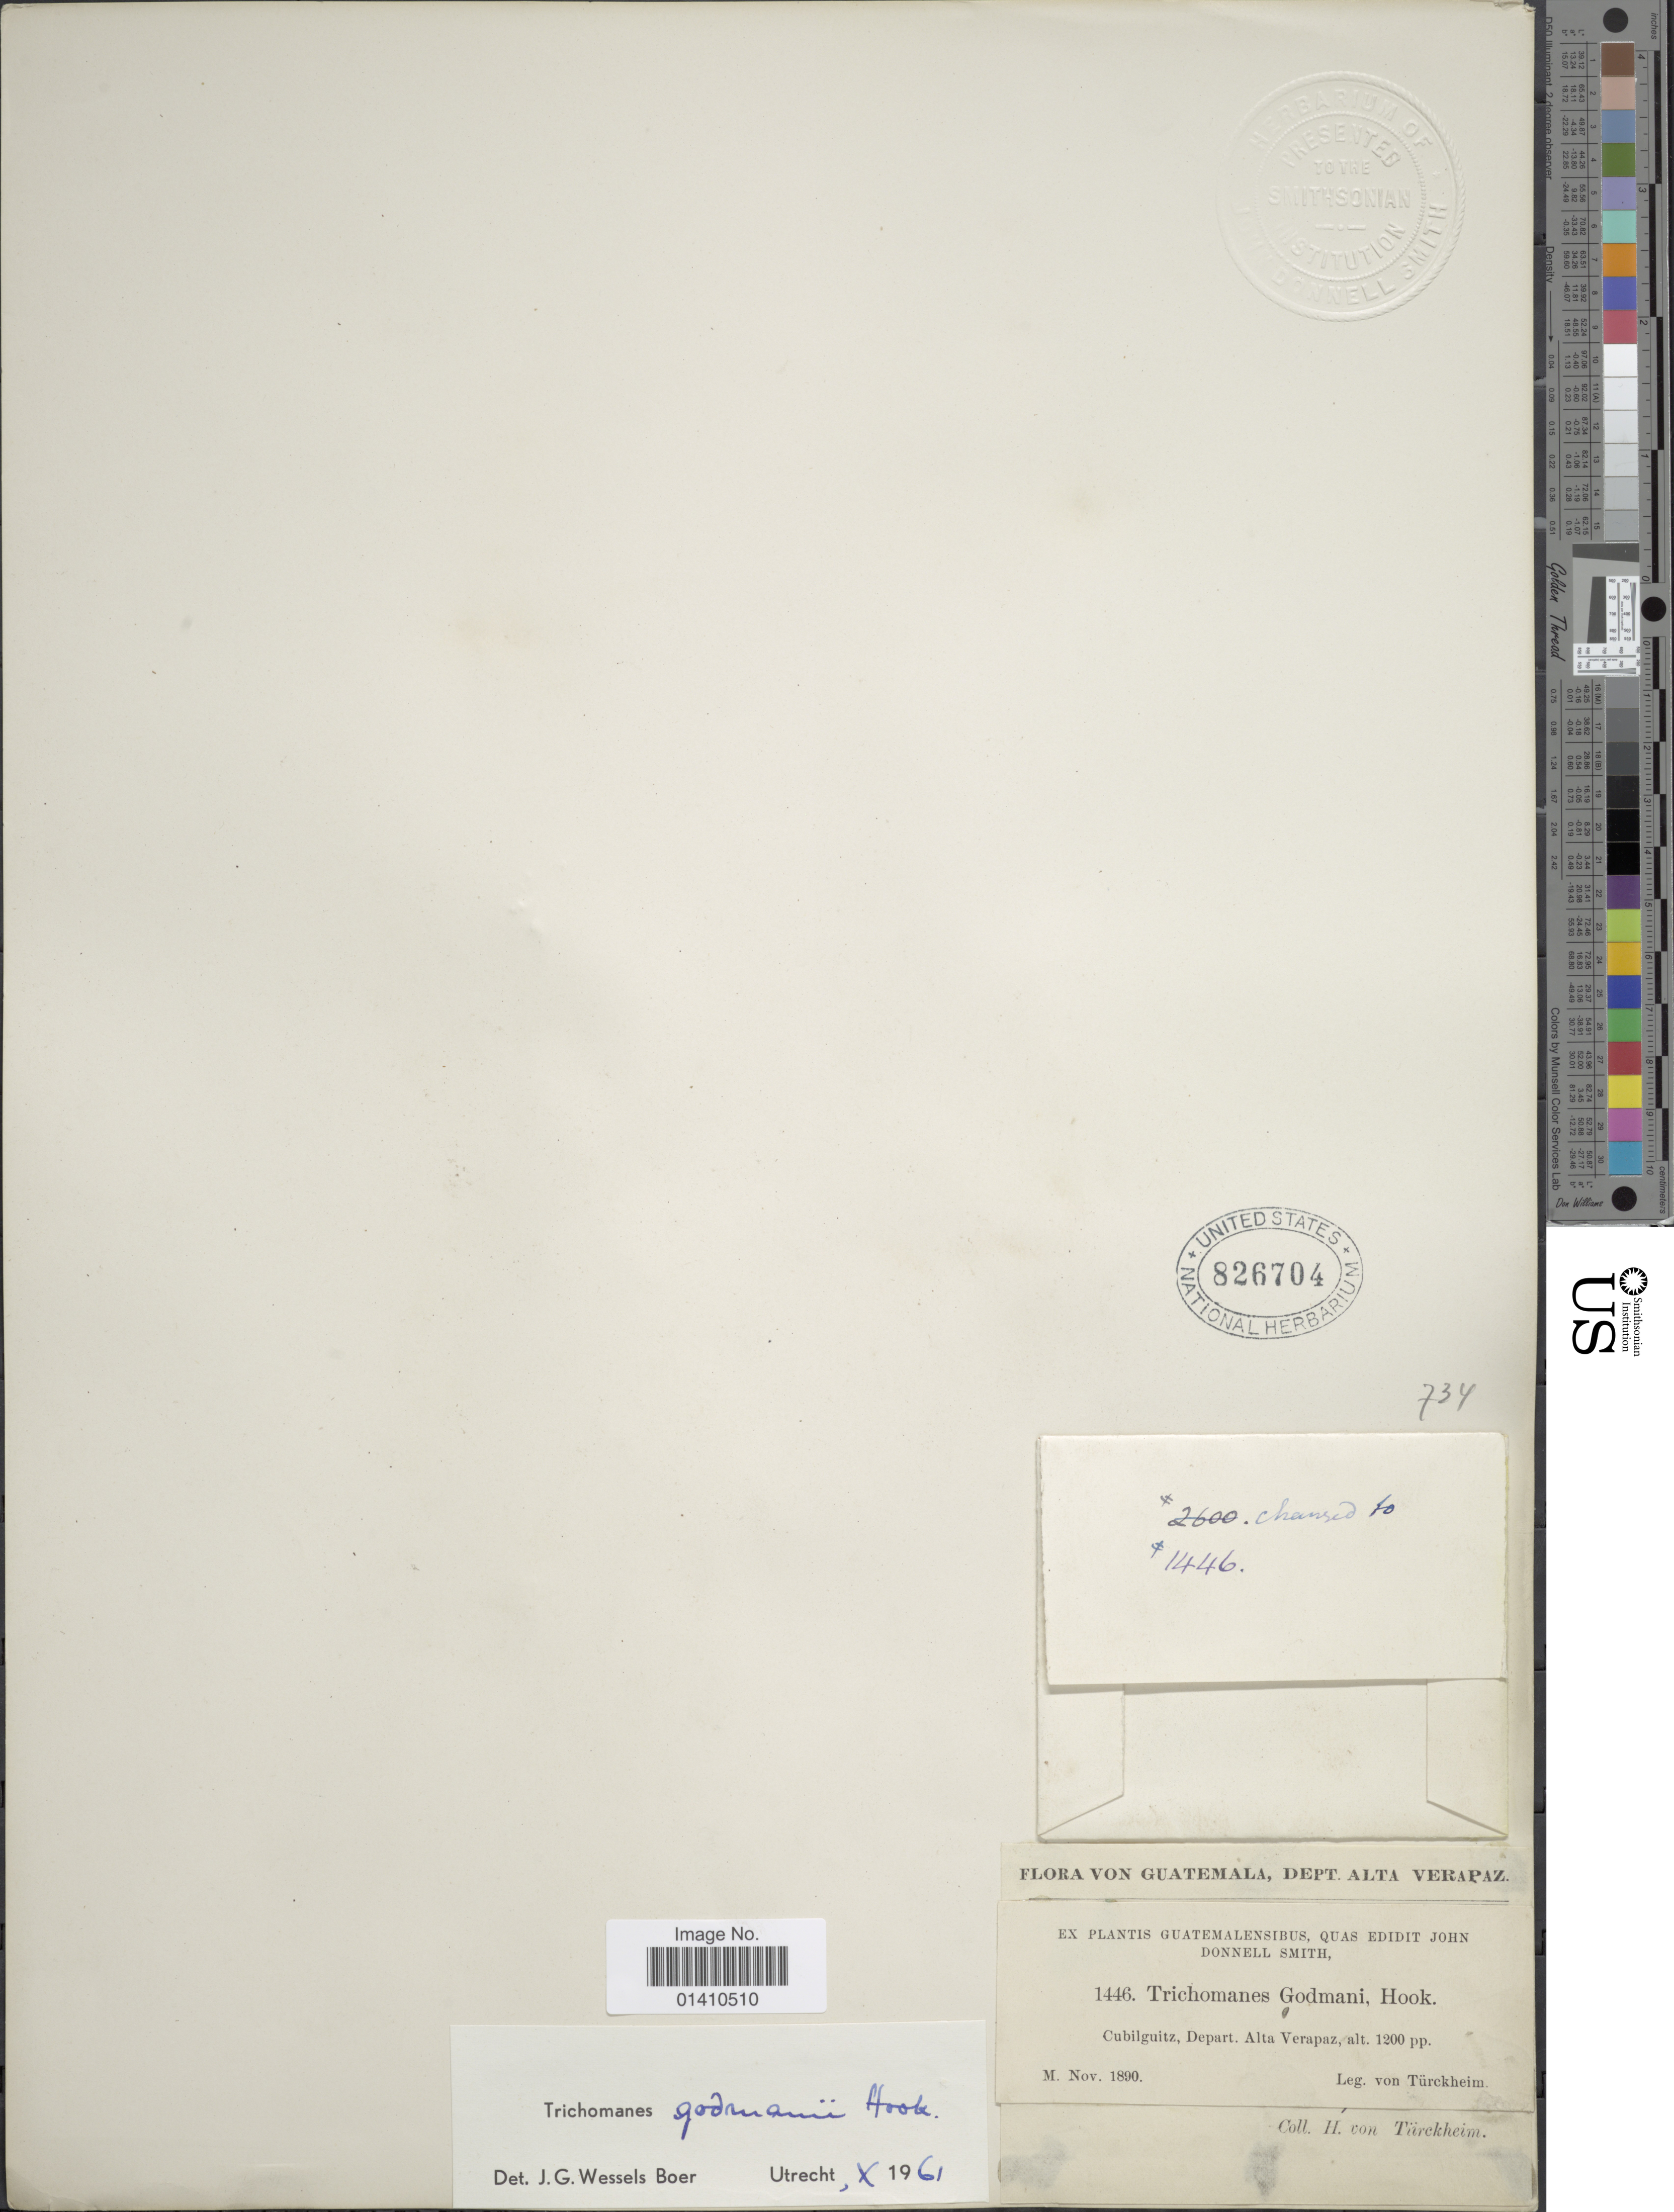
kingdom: Plantae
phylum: Tracheophyta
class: Polypodiopsida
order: Hymenophyllales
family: Hymenophyllaceae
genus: Didymoglossum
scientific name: Didymoglossum godmanii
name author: (Hook. ex Baker) Ebihara & Dubuisson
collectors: H. von Türckheim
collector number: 1446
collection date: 1890-11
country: Guatemala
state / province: Alta Verapaz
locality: Cubilquitz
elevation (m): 366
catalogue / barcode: US 826704